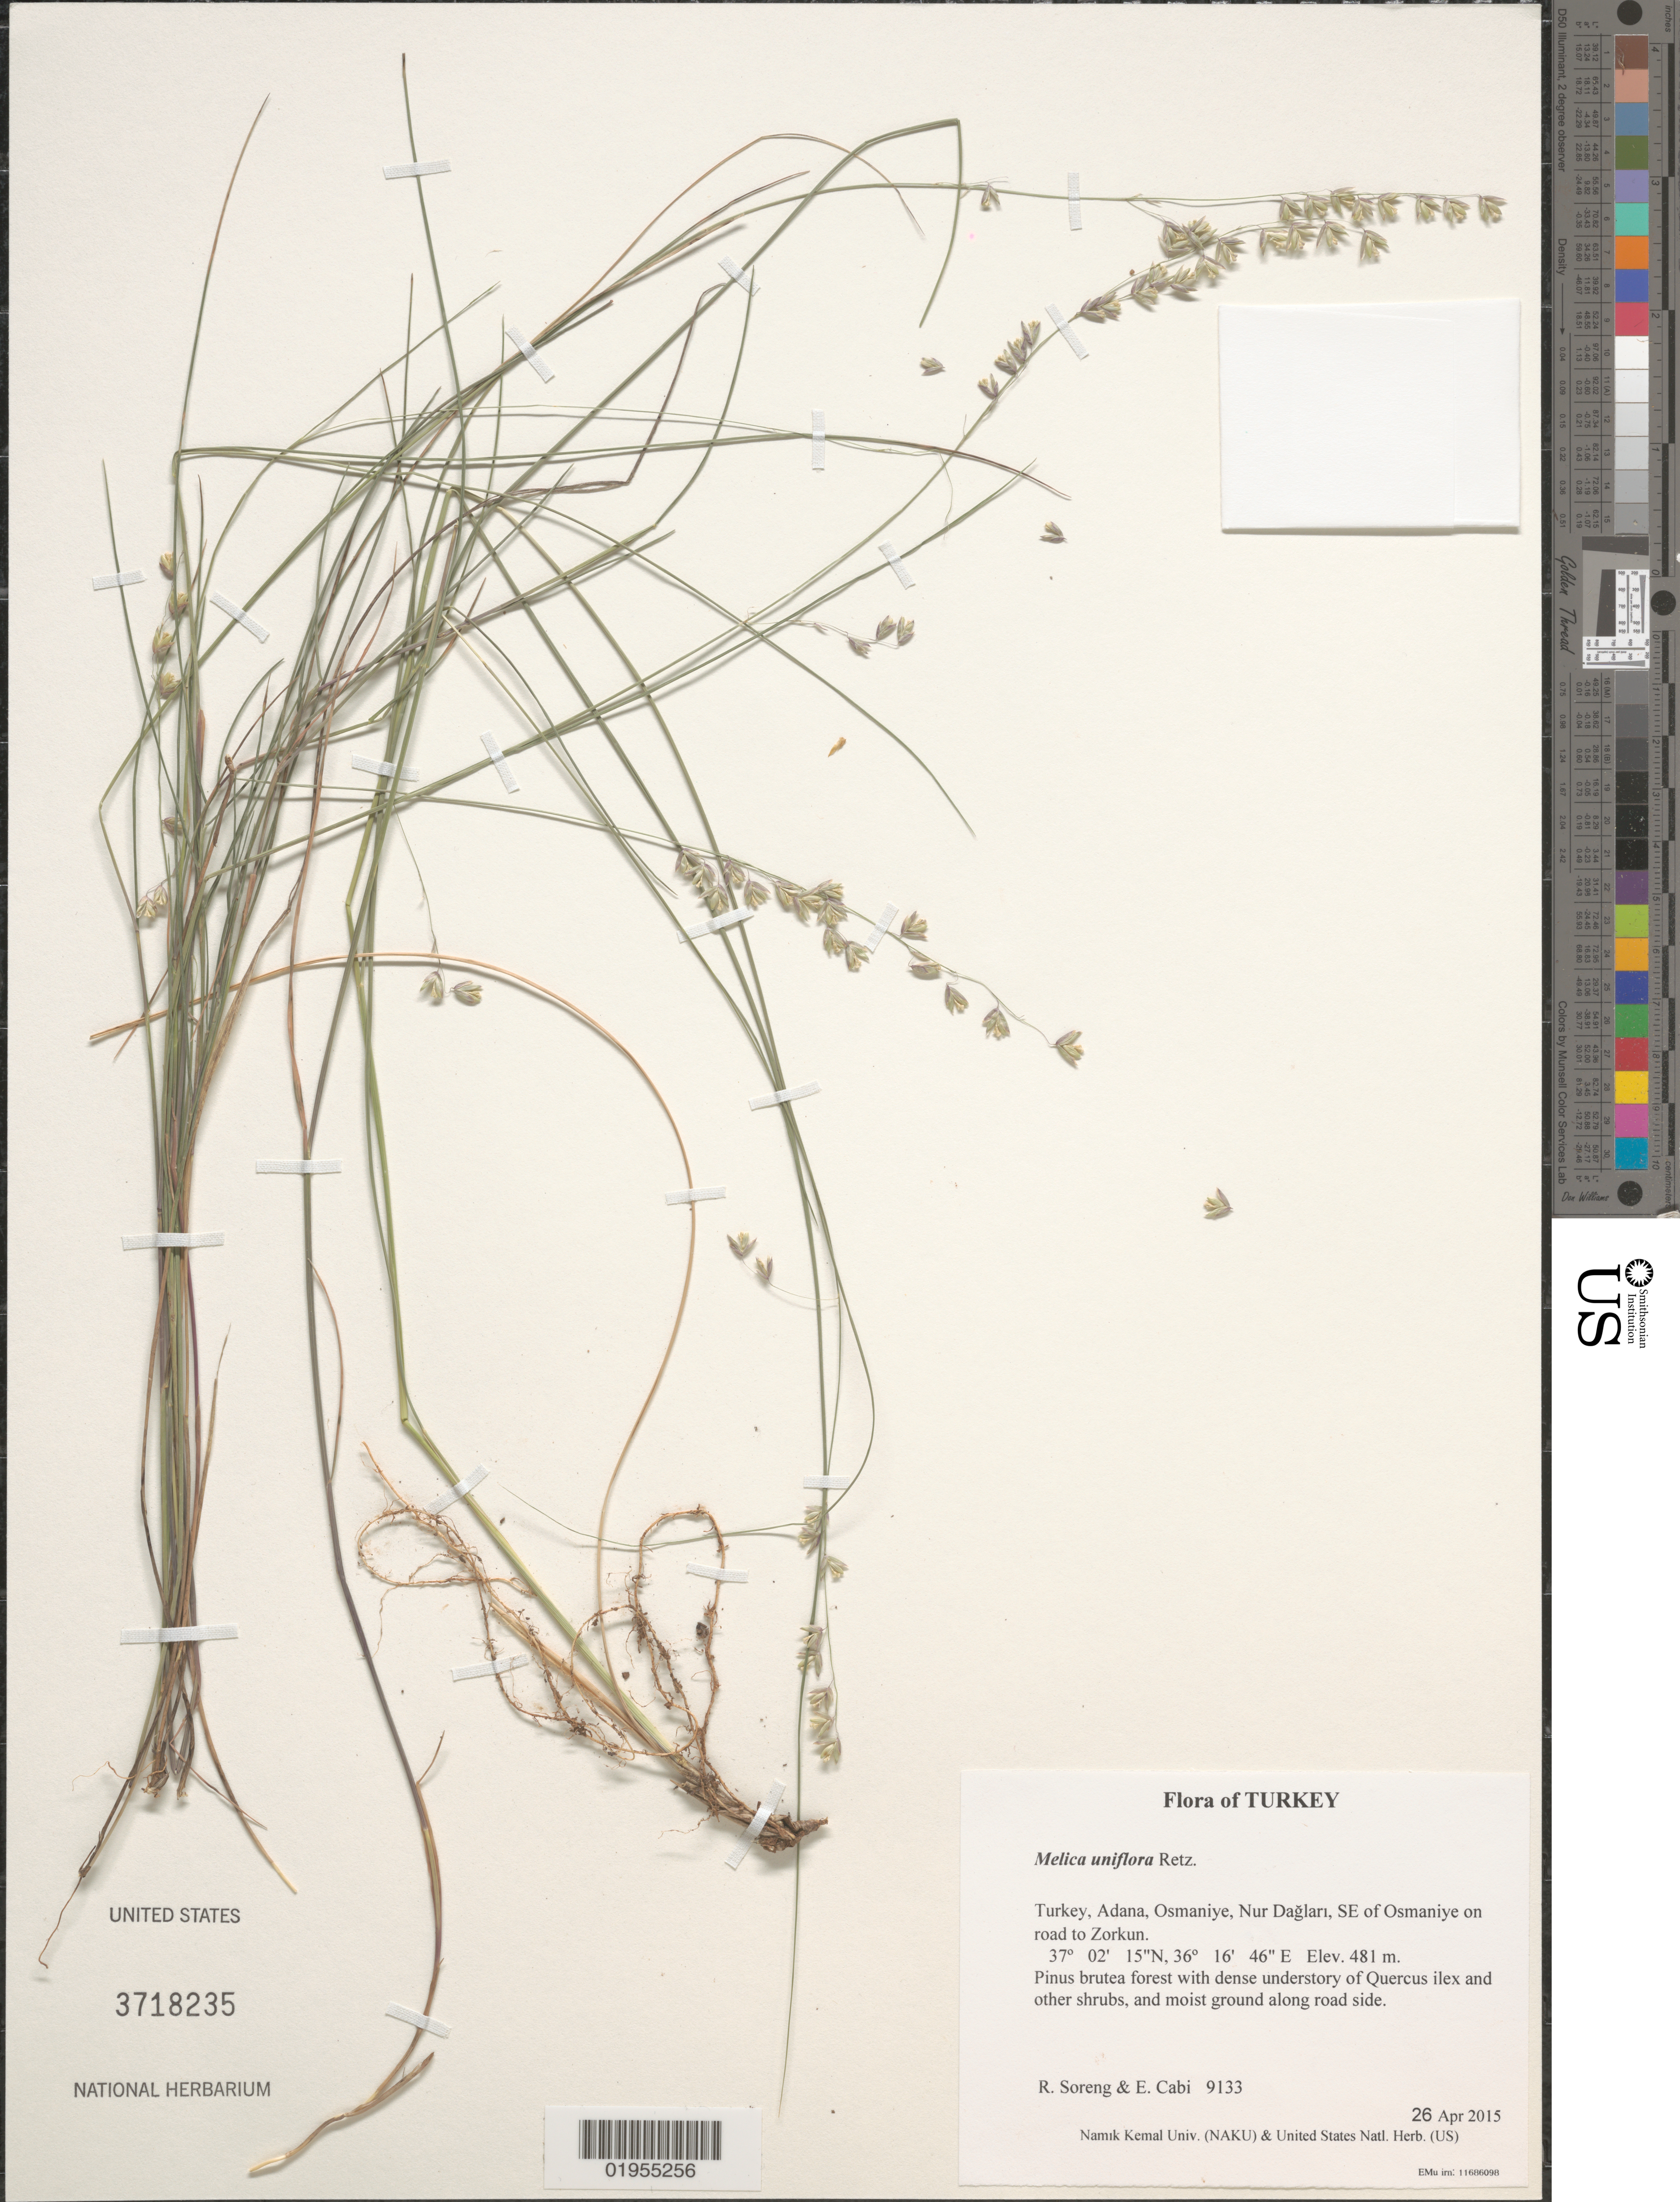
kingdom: Plantae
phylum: Tracheophyta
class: Liliopsida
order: Poales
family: Poaceae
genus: Melica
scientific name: Melica uniflora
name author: Retz.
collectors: R. J. Soreng & E. Cabi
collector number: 9133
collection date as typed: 2015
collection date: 2015-04-26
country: Turkey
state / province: Adana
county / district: Osmaniye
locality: Nur Daglari, SE of Osmaniye on road to Zorkun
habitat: Pinus brutea forest with dense understory of Quercus ilex and other shrubs, and moist ground along road side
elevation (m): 481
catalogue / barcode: US 3718235